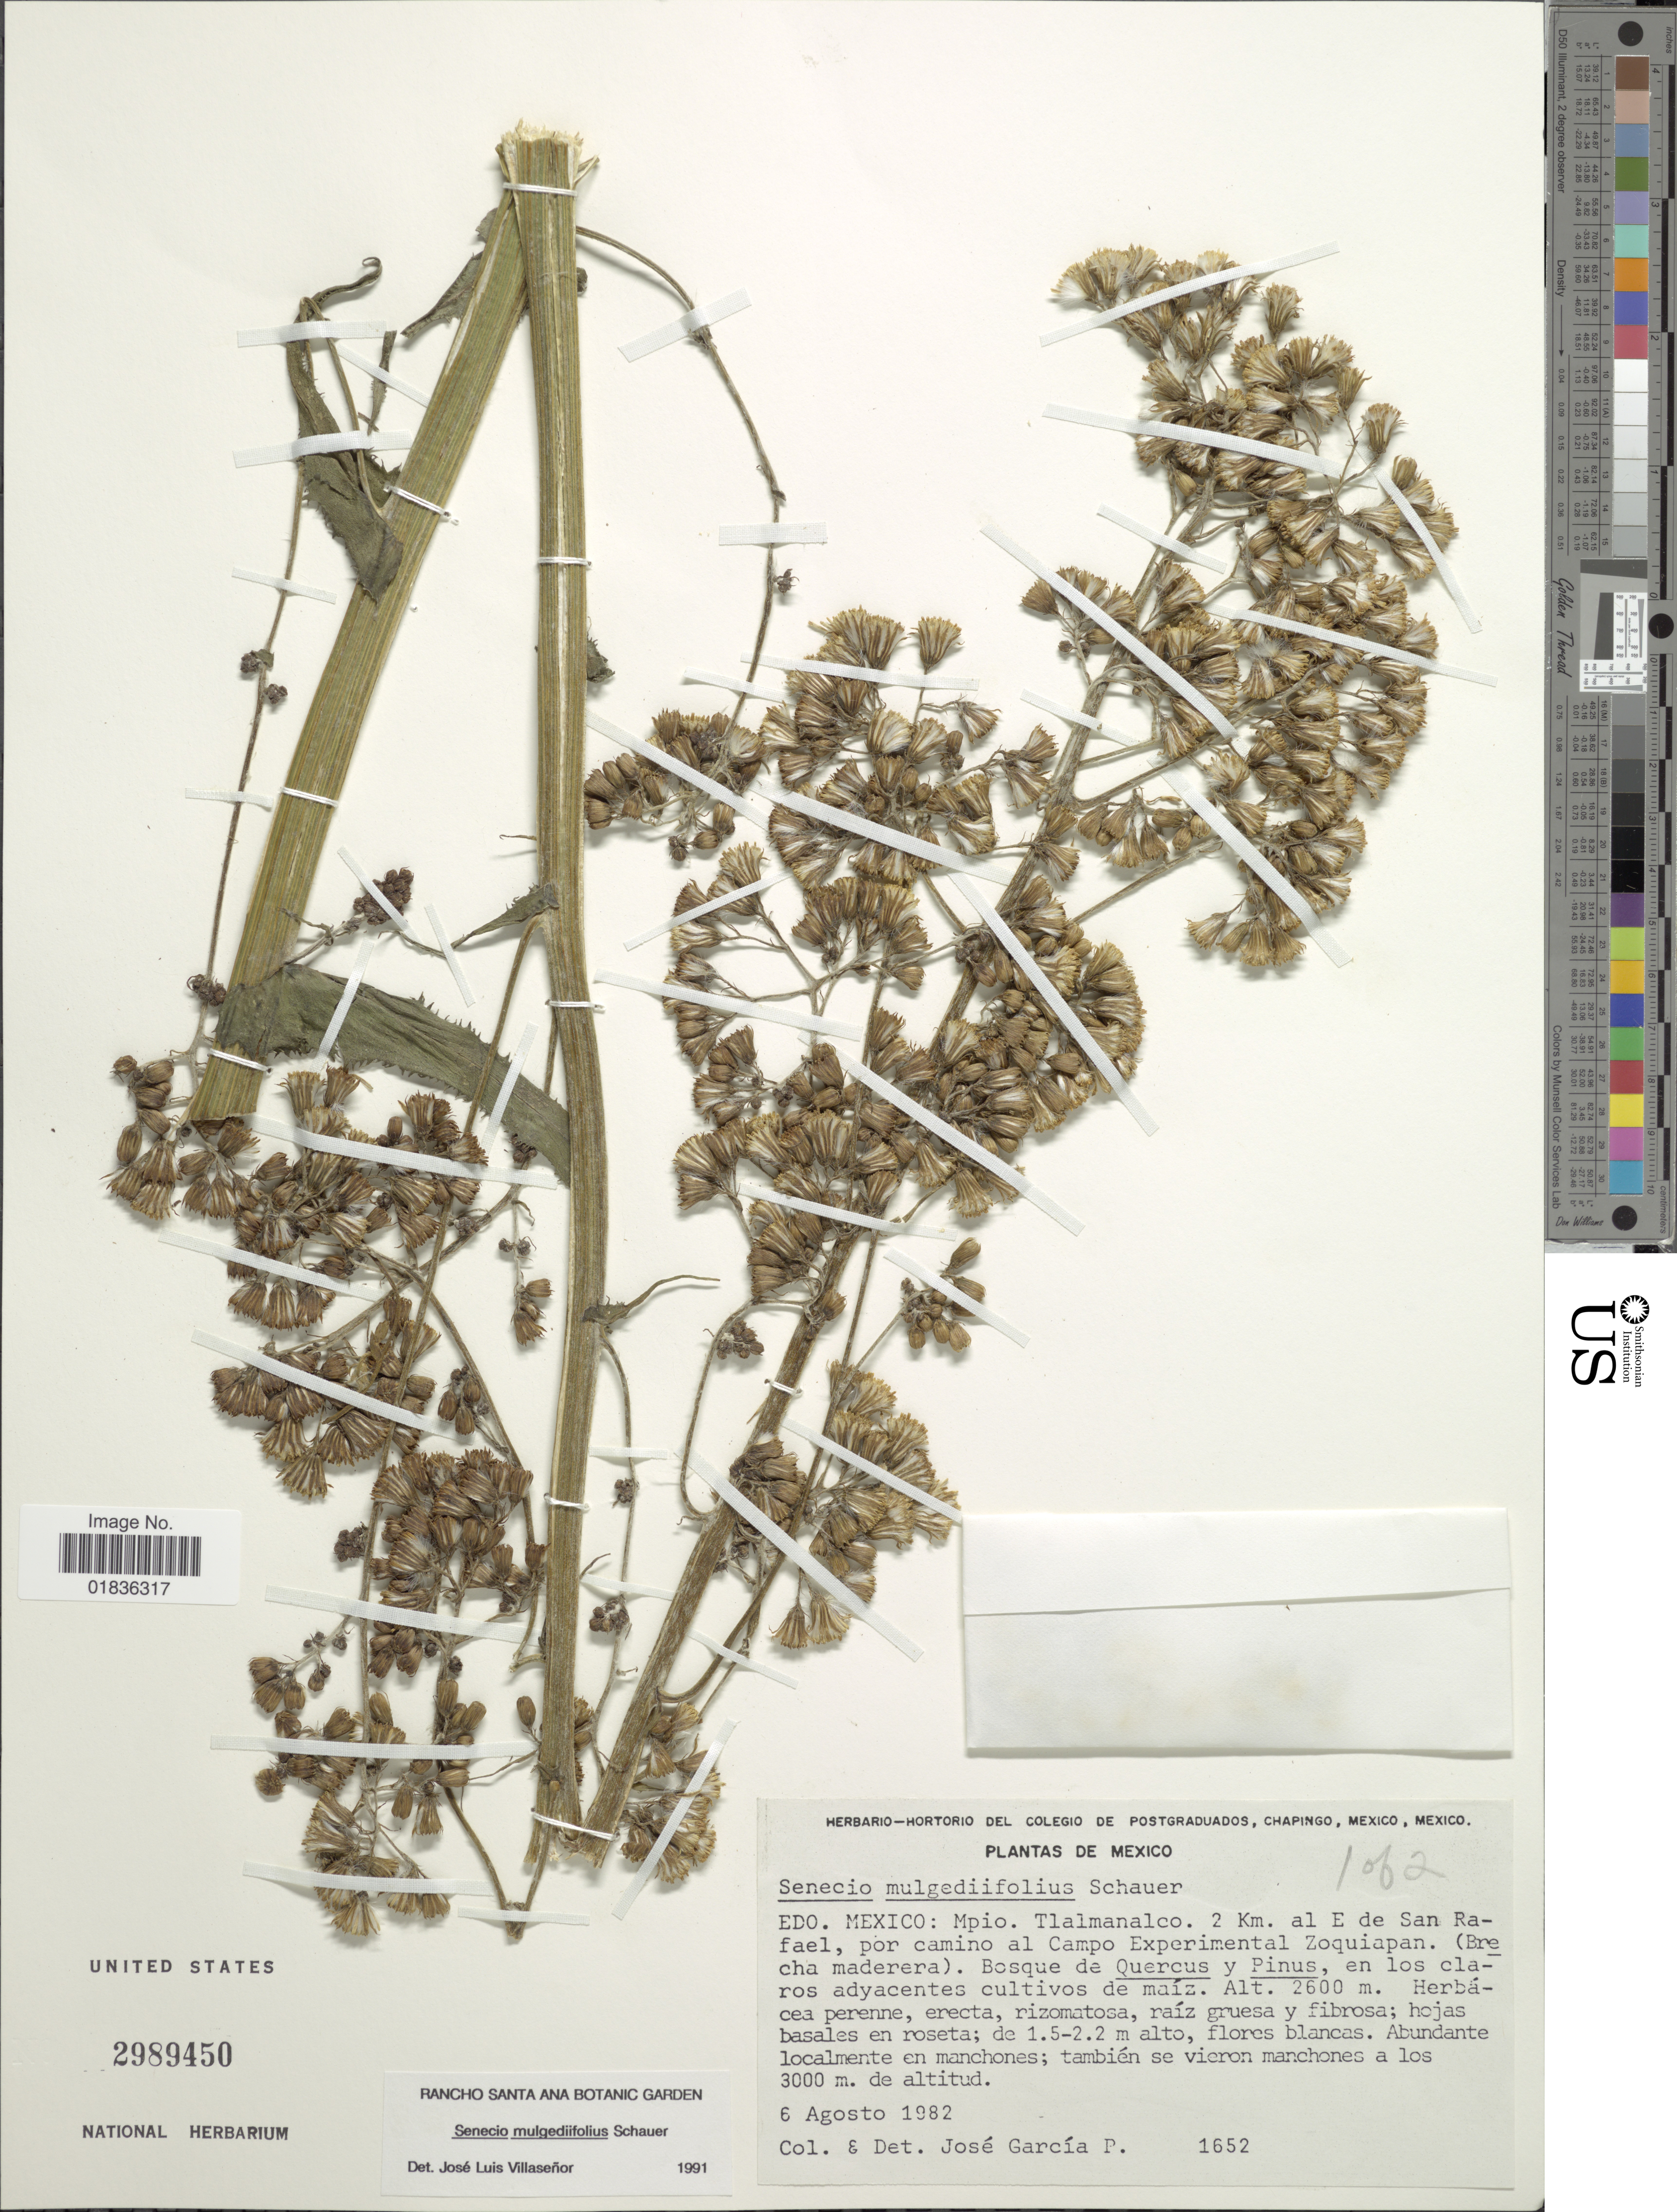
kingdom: Plantae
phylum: Tracheophyta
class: Magnoliopsida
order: Asterales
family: Asteraceae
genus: Senecio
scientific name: Senecio mulgediifolius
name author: Schauer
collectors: J. García-P.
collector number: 1652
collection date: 1982-08-06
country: Mexico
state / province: México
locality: Mpio. Tlalmanalco, 2 Km. al E de San Rafael, por camino al Campo Experimental Zoquiapan (brecha maderara).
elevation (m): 2600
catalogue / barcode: US 2989450